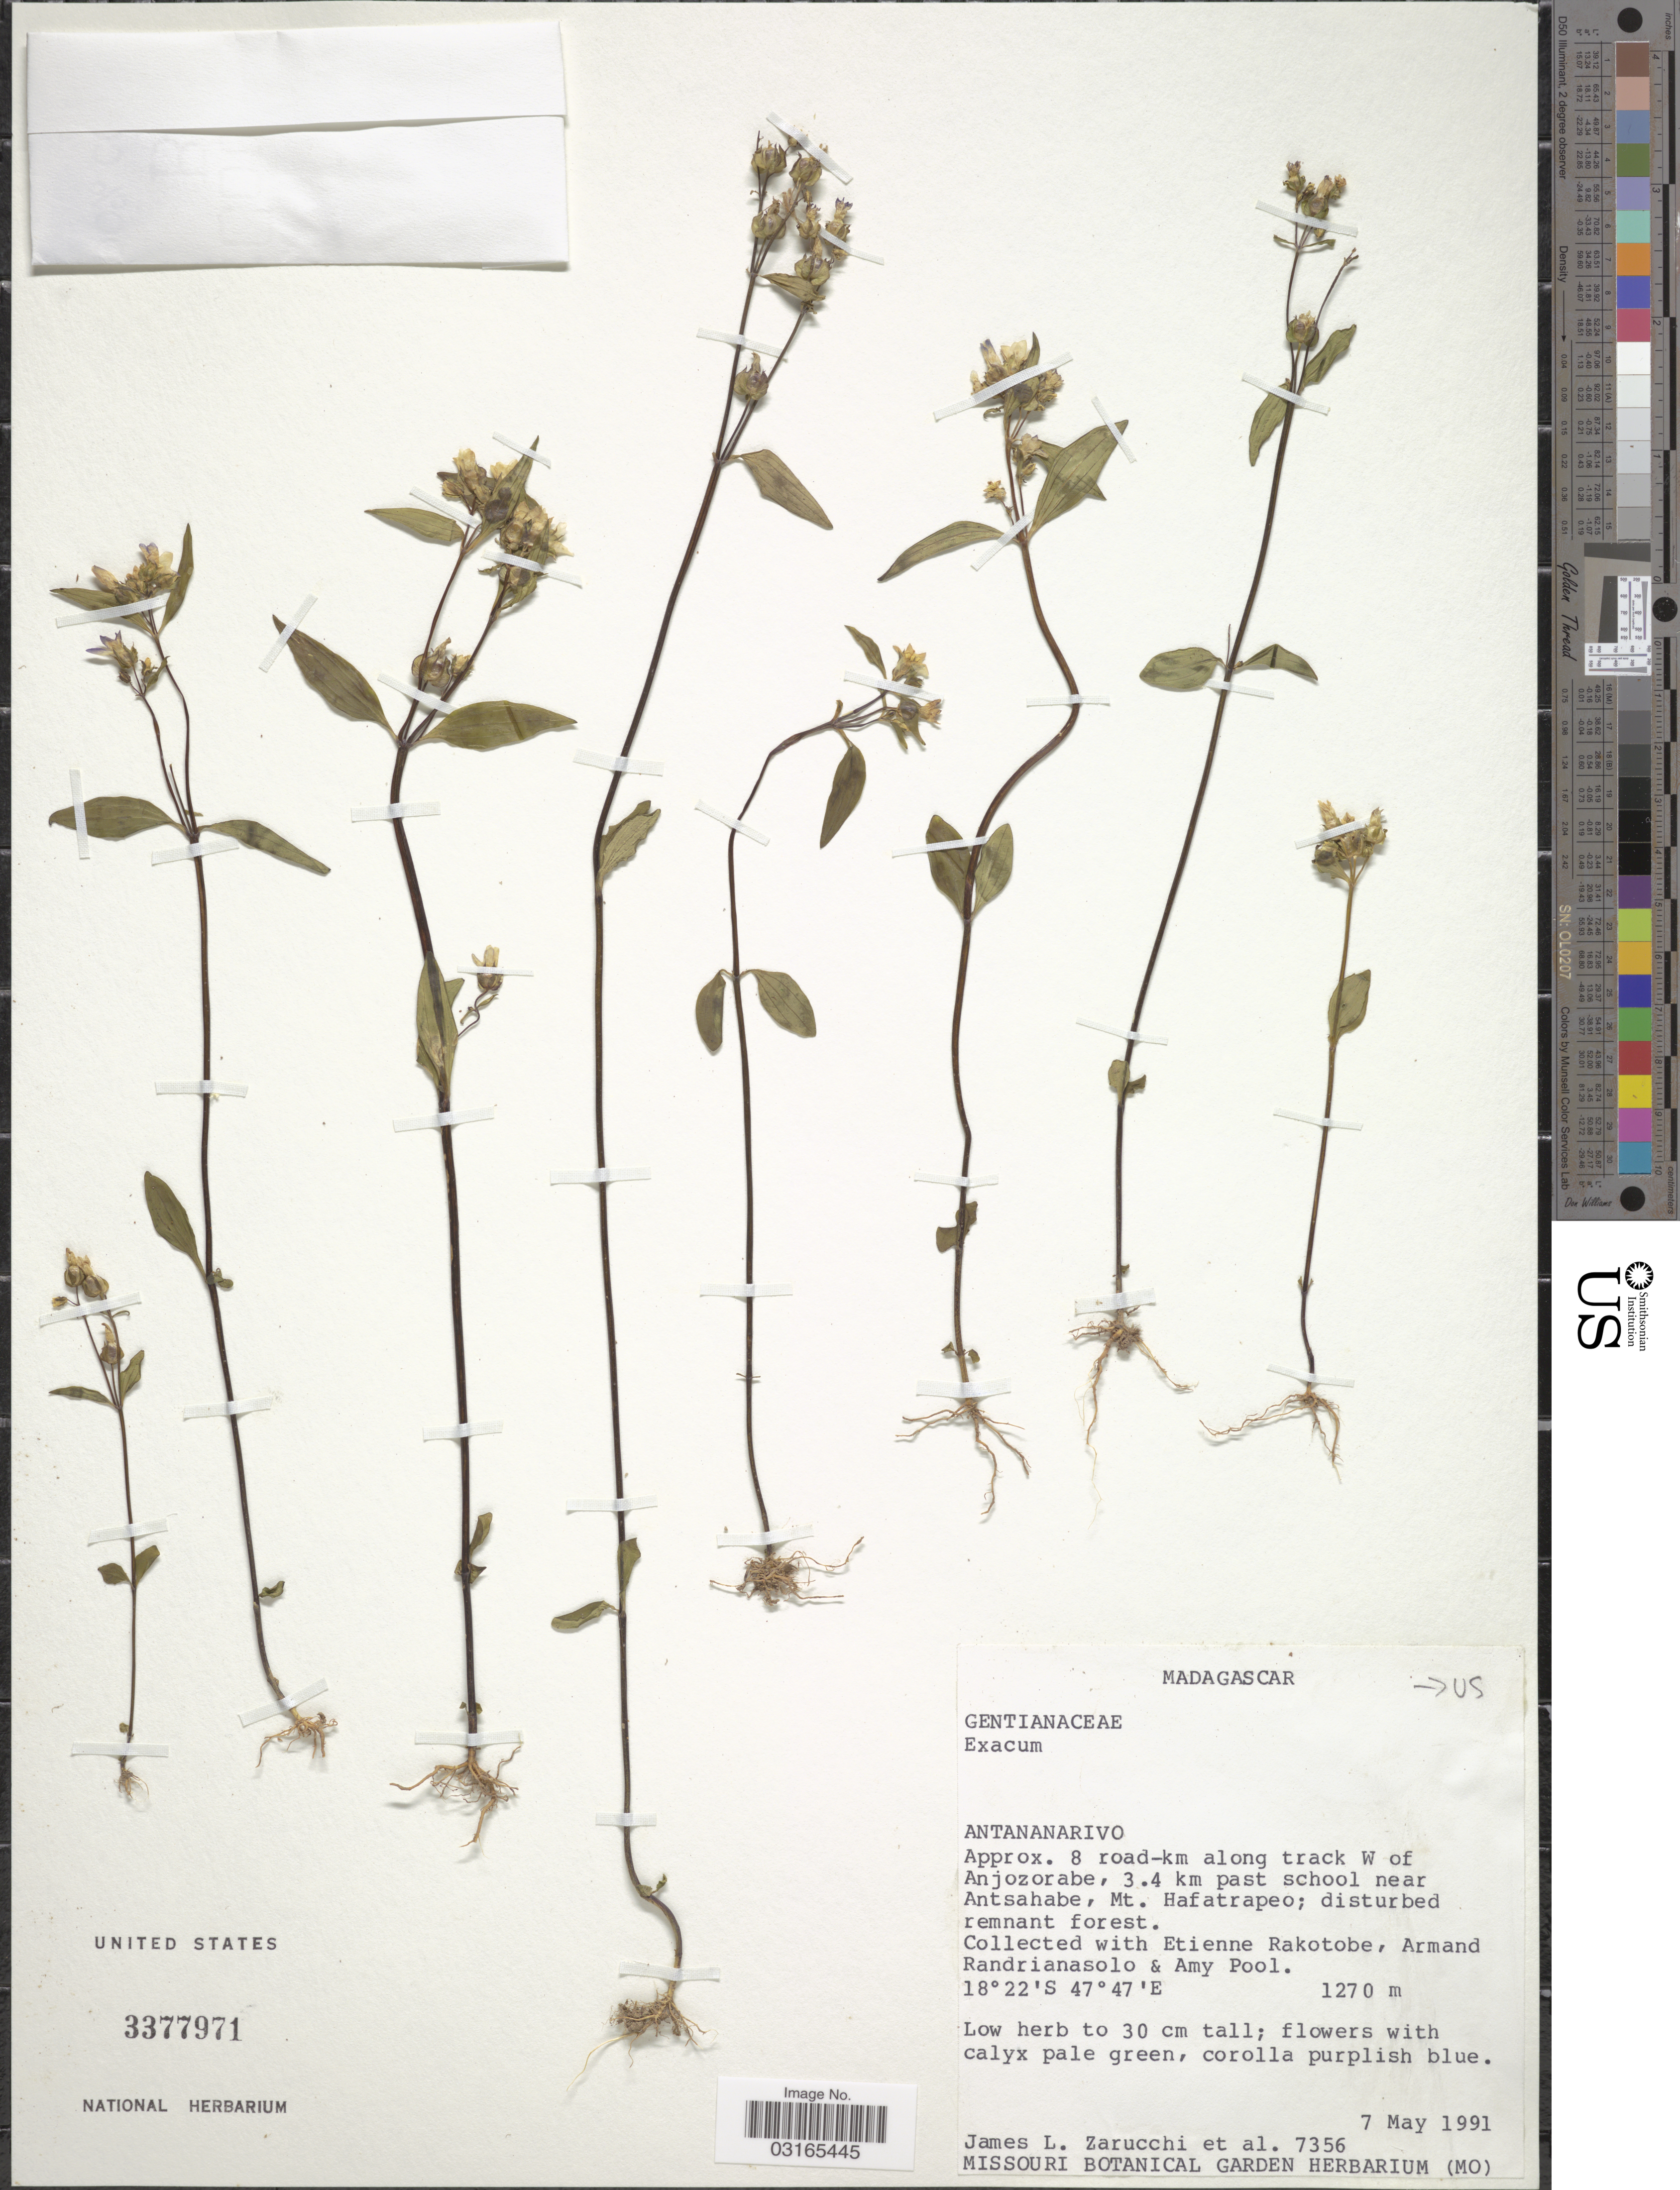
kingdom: Plantae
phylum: Tracheophyta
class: Magnoliopsida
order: Gentianales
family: Gentianaceae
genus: Exacum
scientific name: Exacum sp.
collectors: J. L. Zarucchi, E. Rakotobe, A. Randrianasolo & A. Pool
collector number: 7356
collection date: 1991-05-07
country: Madagascar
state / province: Analamanga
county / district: Anjozorobe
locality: Approx. 8 road-km along track W of Anjozorabe, 3.4 km past school near Antsahabe, Mt. Hafatrapeo.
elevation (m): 1270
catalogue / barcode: US 3377971